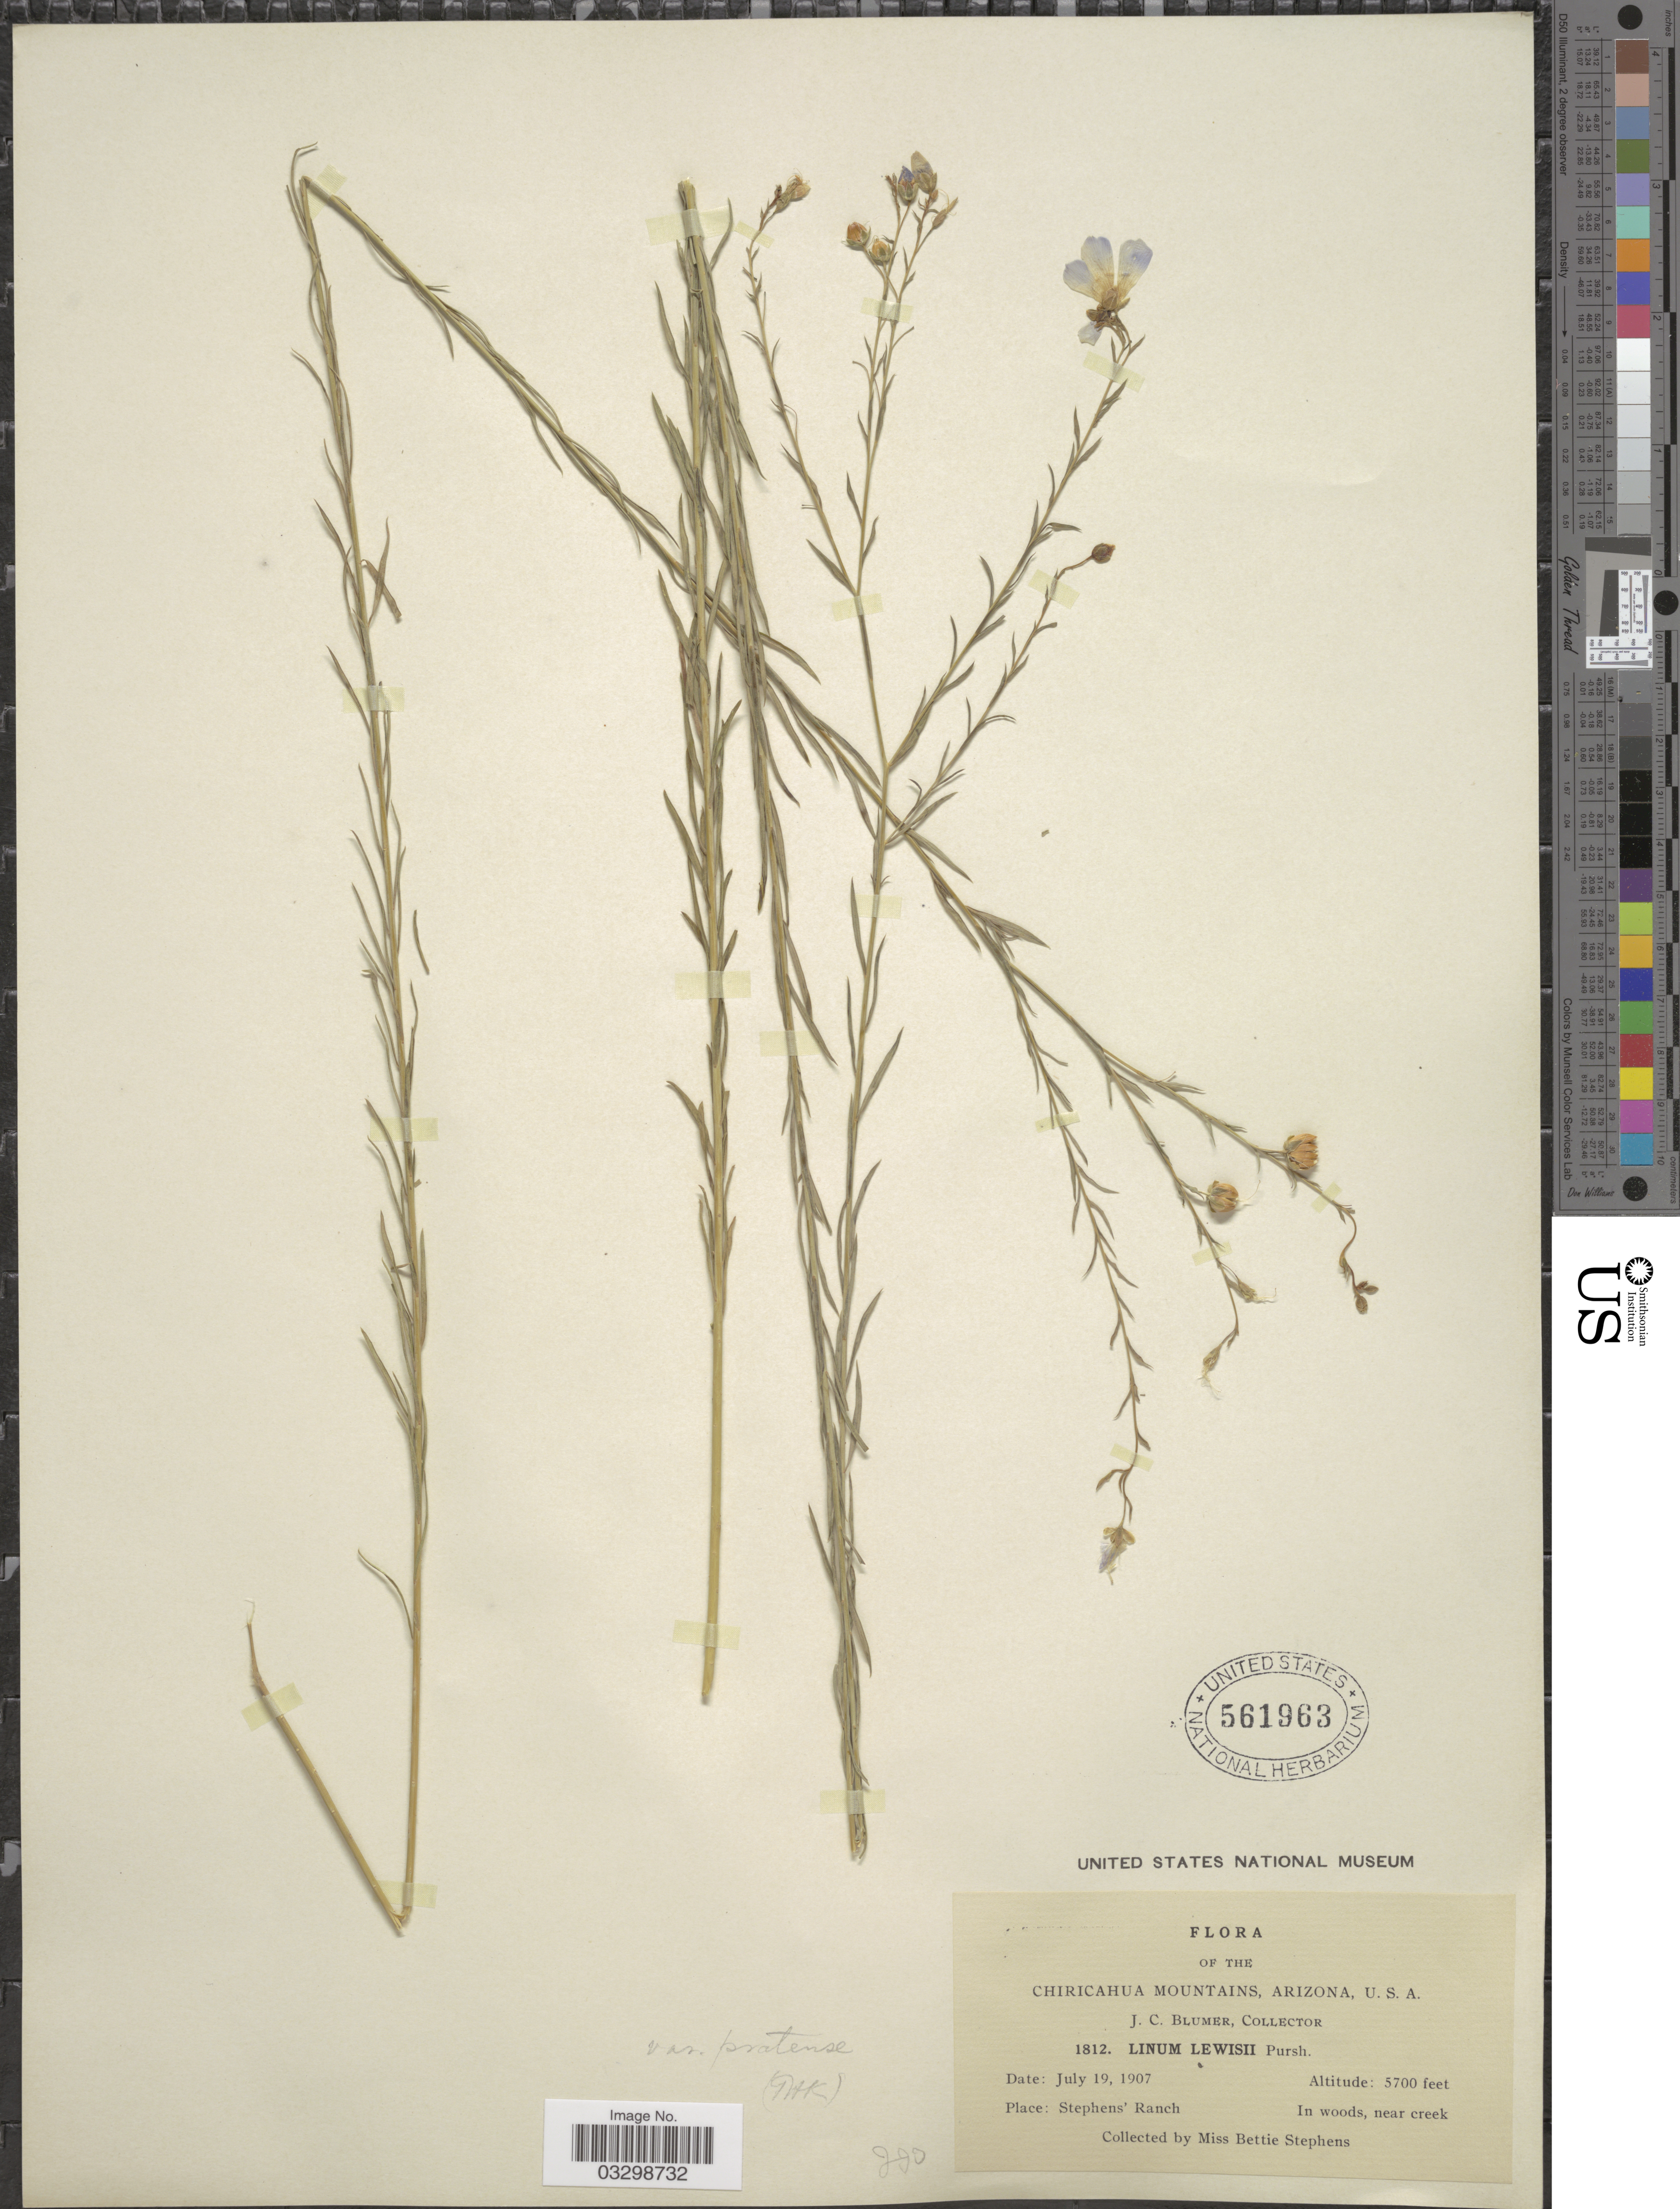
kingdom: Plantae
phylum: Tracheophyta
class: Magnoliopsida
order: Malpighiales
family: Linaceae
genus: Linum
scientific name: Linum lewisii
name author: Pursh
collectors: B. Stephens & J. C. Blumer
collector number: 1812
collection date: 1907-07-19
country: United States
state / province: Arizona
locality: Chiricahua Mountains. Stephens' Ranch.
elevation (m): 1737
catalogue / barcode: US 561963